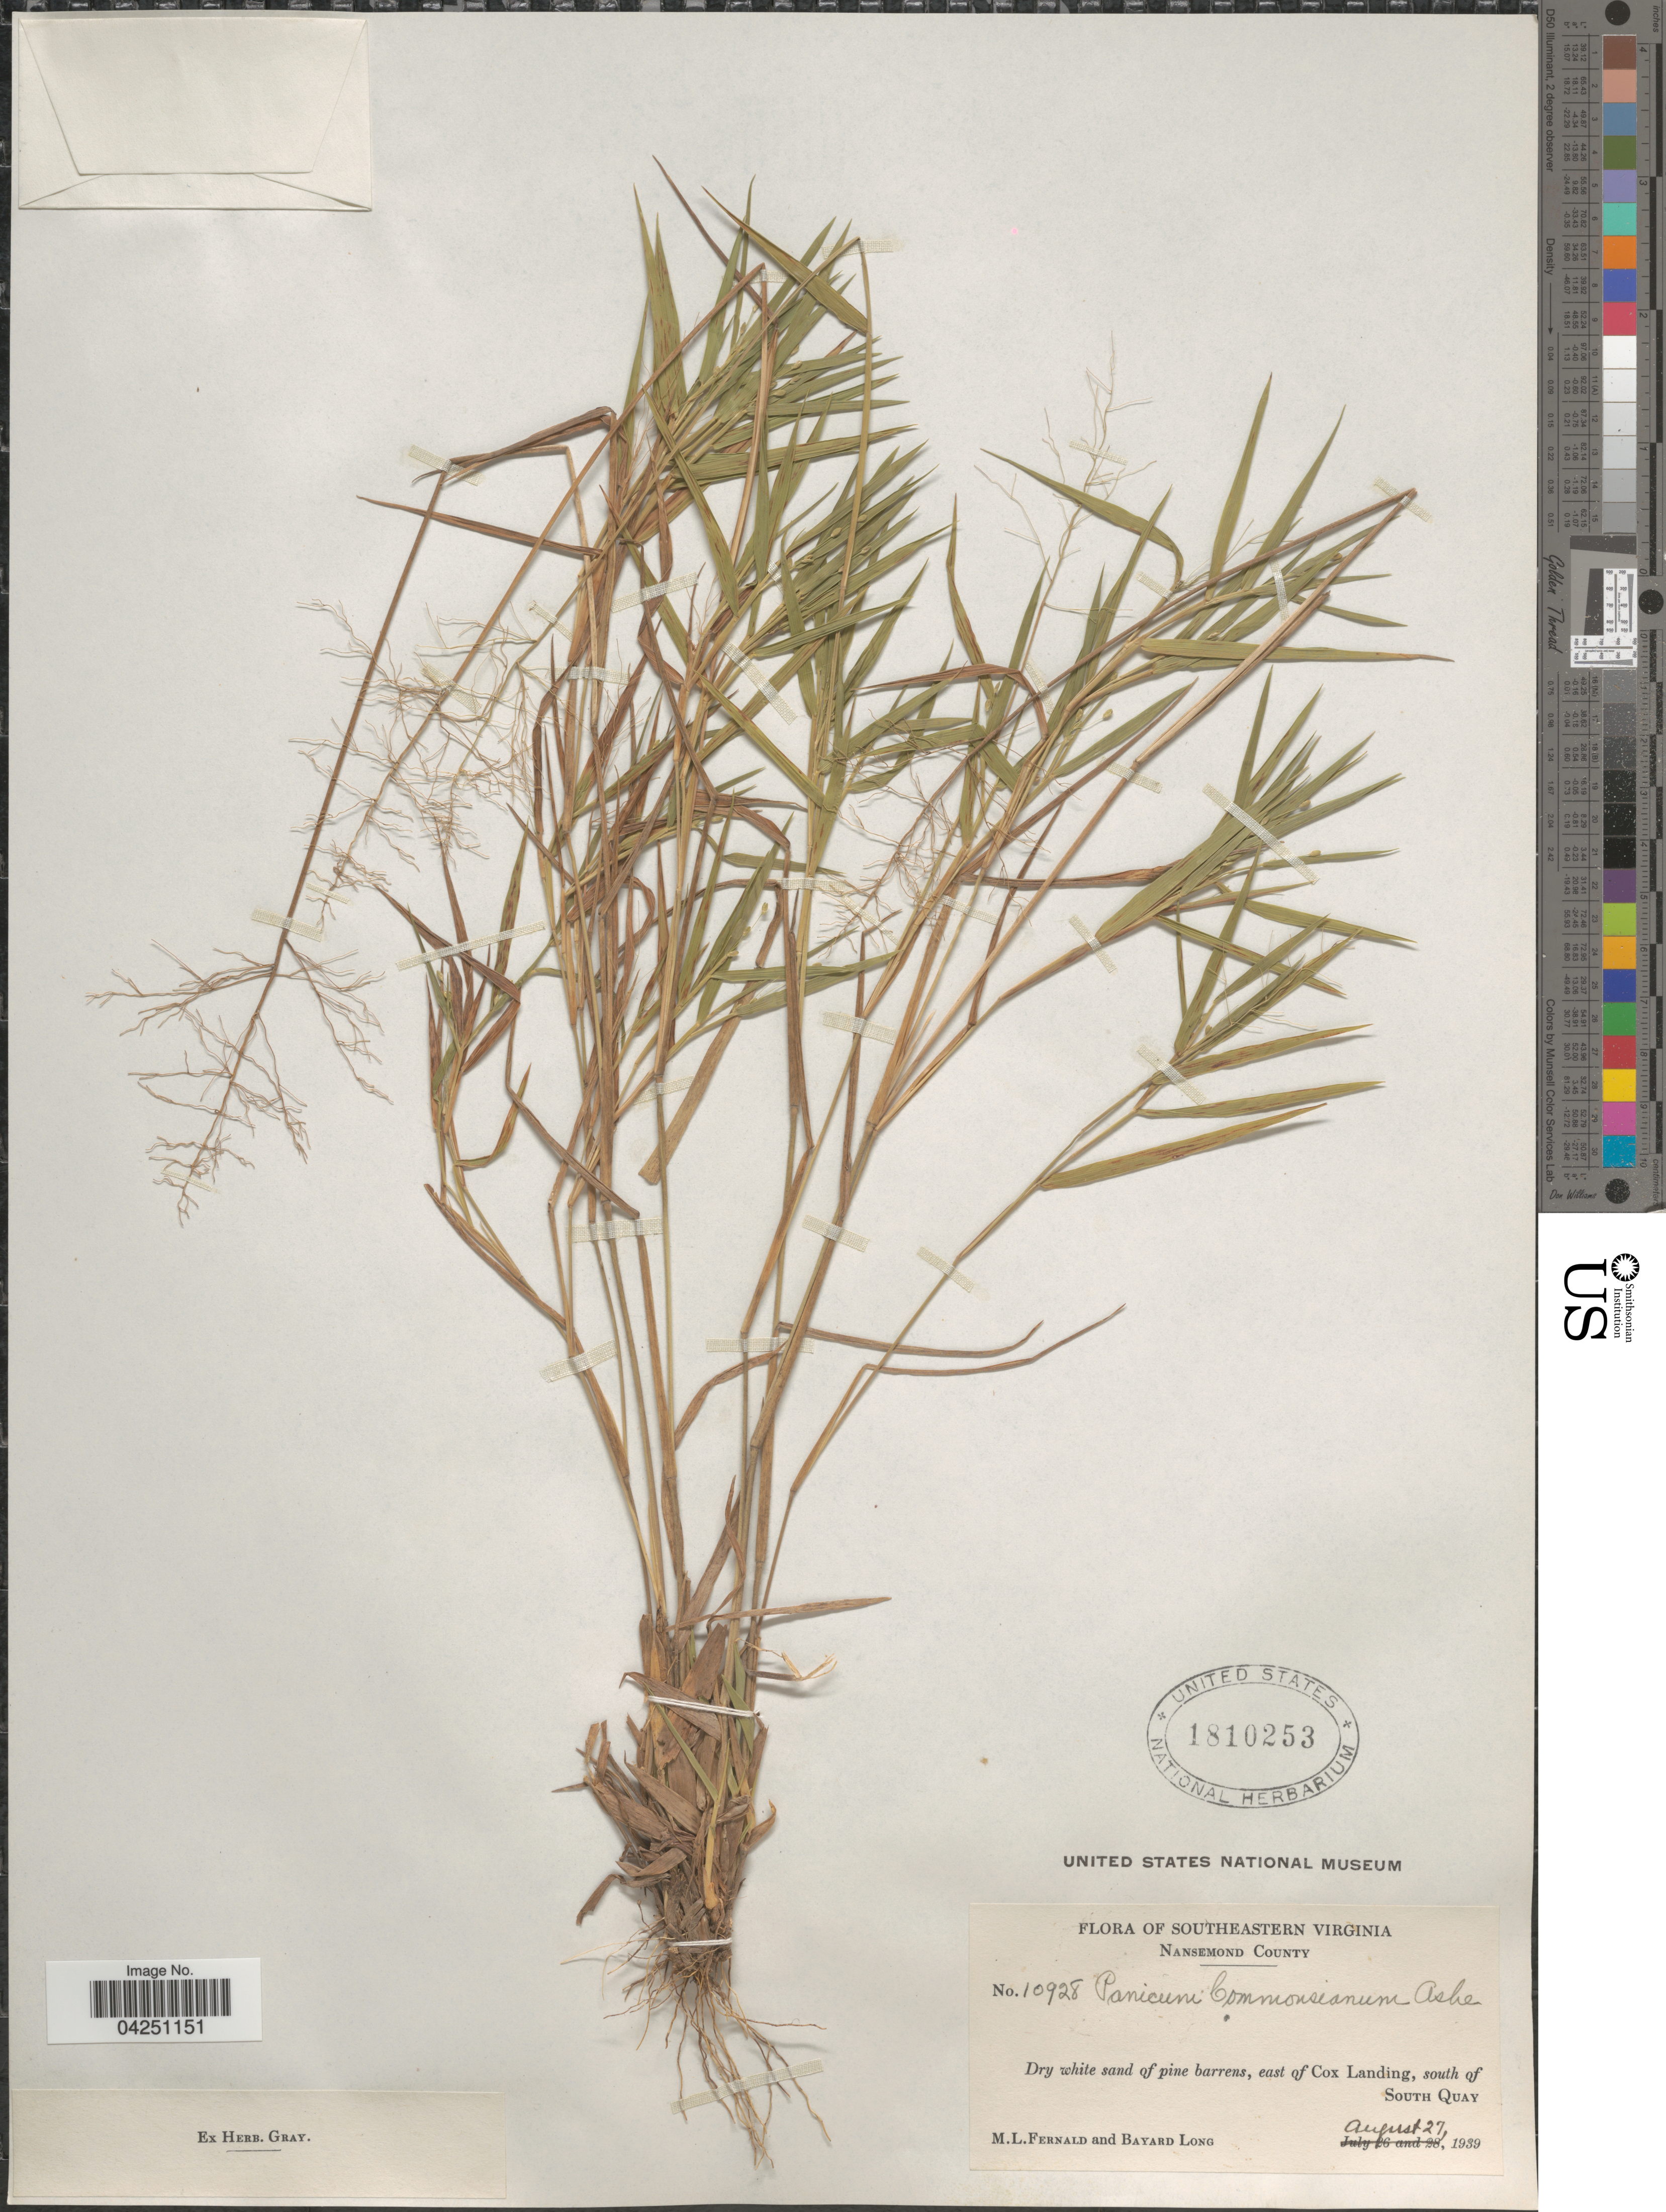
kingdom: Plantae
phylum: Tracheophyta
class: Liliopsida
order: Poales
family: Poaceae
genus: Dichanthelium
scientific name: Dichanthelium acuminatum var. acuminatum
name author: (Sw.) Gould & C.A. Clark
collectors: M. L. Fernald & B. Long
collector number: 10928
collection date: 1939-08-27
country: United States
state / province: Virginia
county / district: City of Suffolk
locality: Southeastern Virginia. Nansemond County. Dry white sand of pine barrens, east of Cox Landing, south of South Quay.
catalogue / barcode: US 1810253